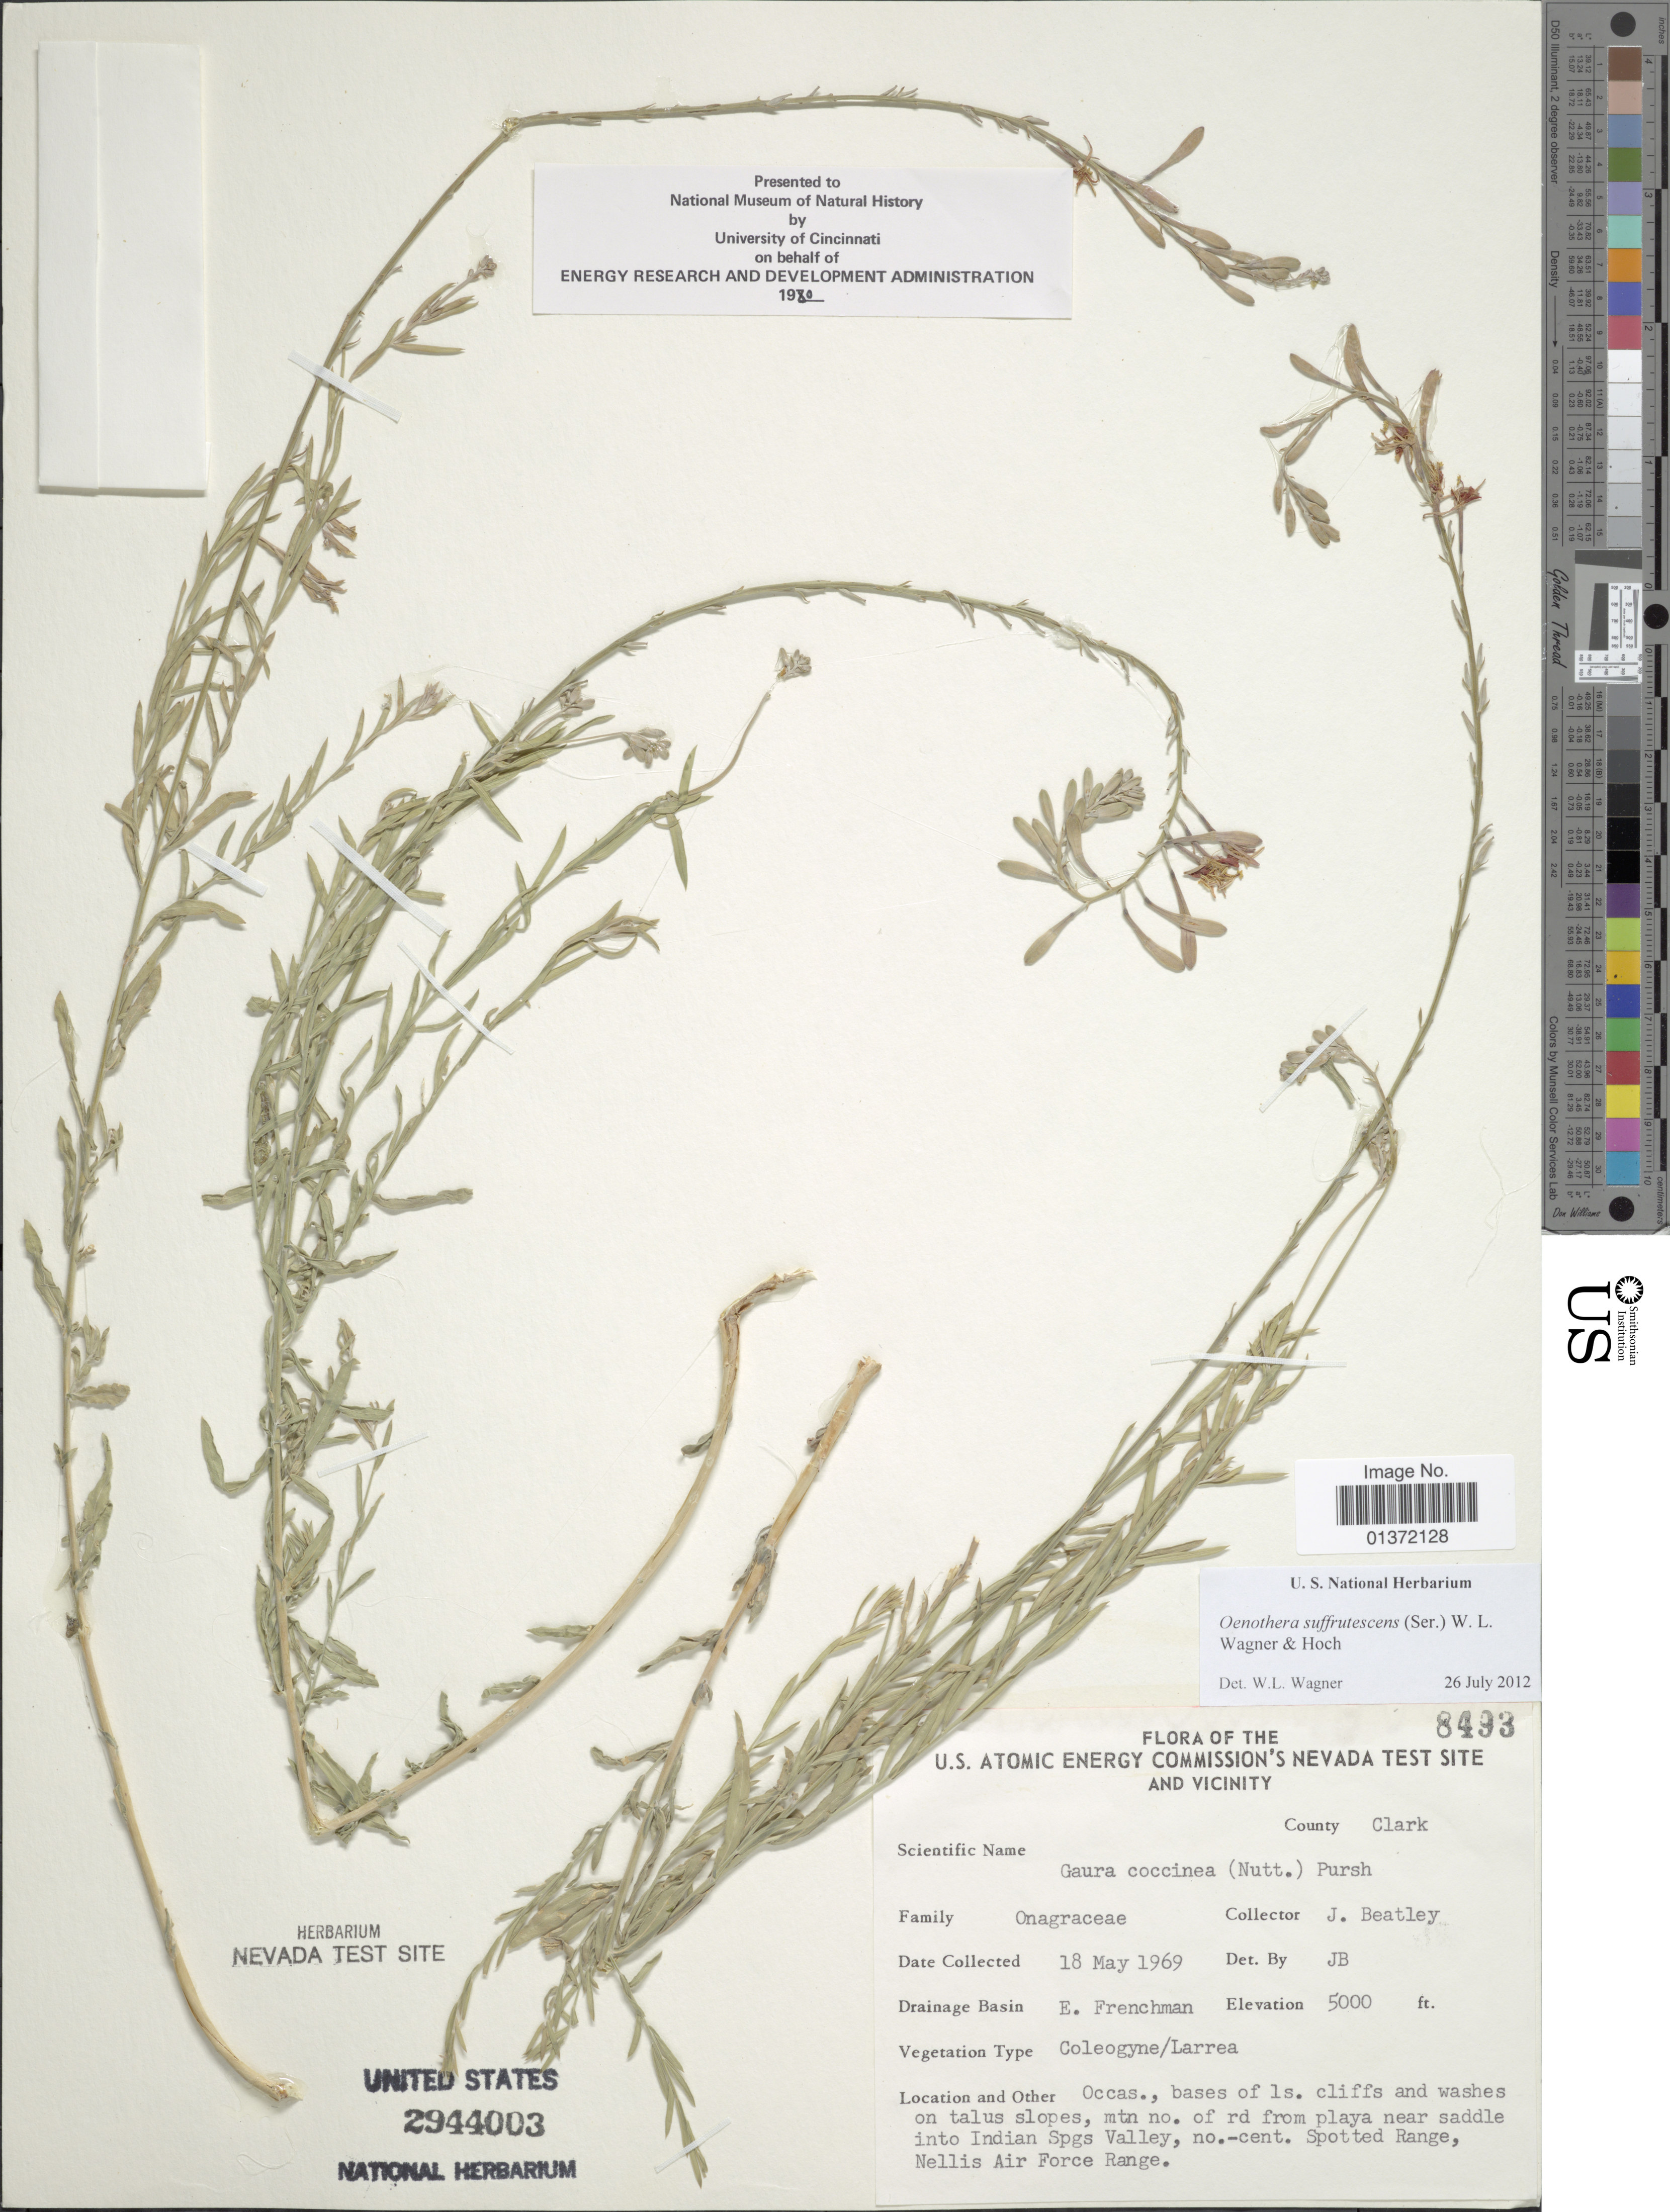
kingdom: Plantae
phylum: Tracheophyta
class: Magnoliopsida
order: Myrtales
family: Onagraceae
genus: Oenothera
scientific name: Oenothera suffrutescens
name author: (Ser.) W.L. Wagner & Hoch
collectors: J. C. Beatley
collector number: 8493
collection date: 1969-05-18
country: United States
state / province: Nevada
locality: U.S. Atomic energy commission's Nevada Test Site and vicinity, county Clark, near Saddle into Indian Spgs Valley, no.-cent. Spotted Range, Nelis Air Force Range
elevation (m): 1524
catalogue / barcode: US 2944003